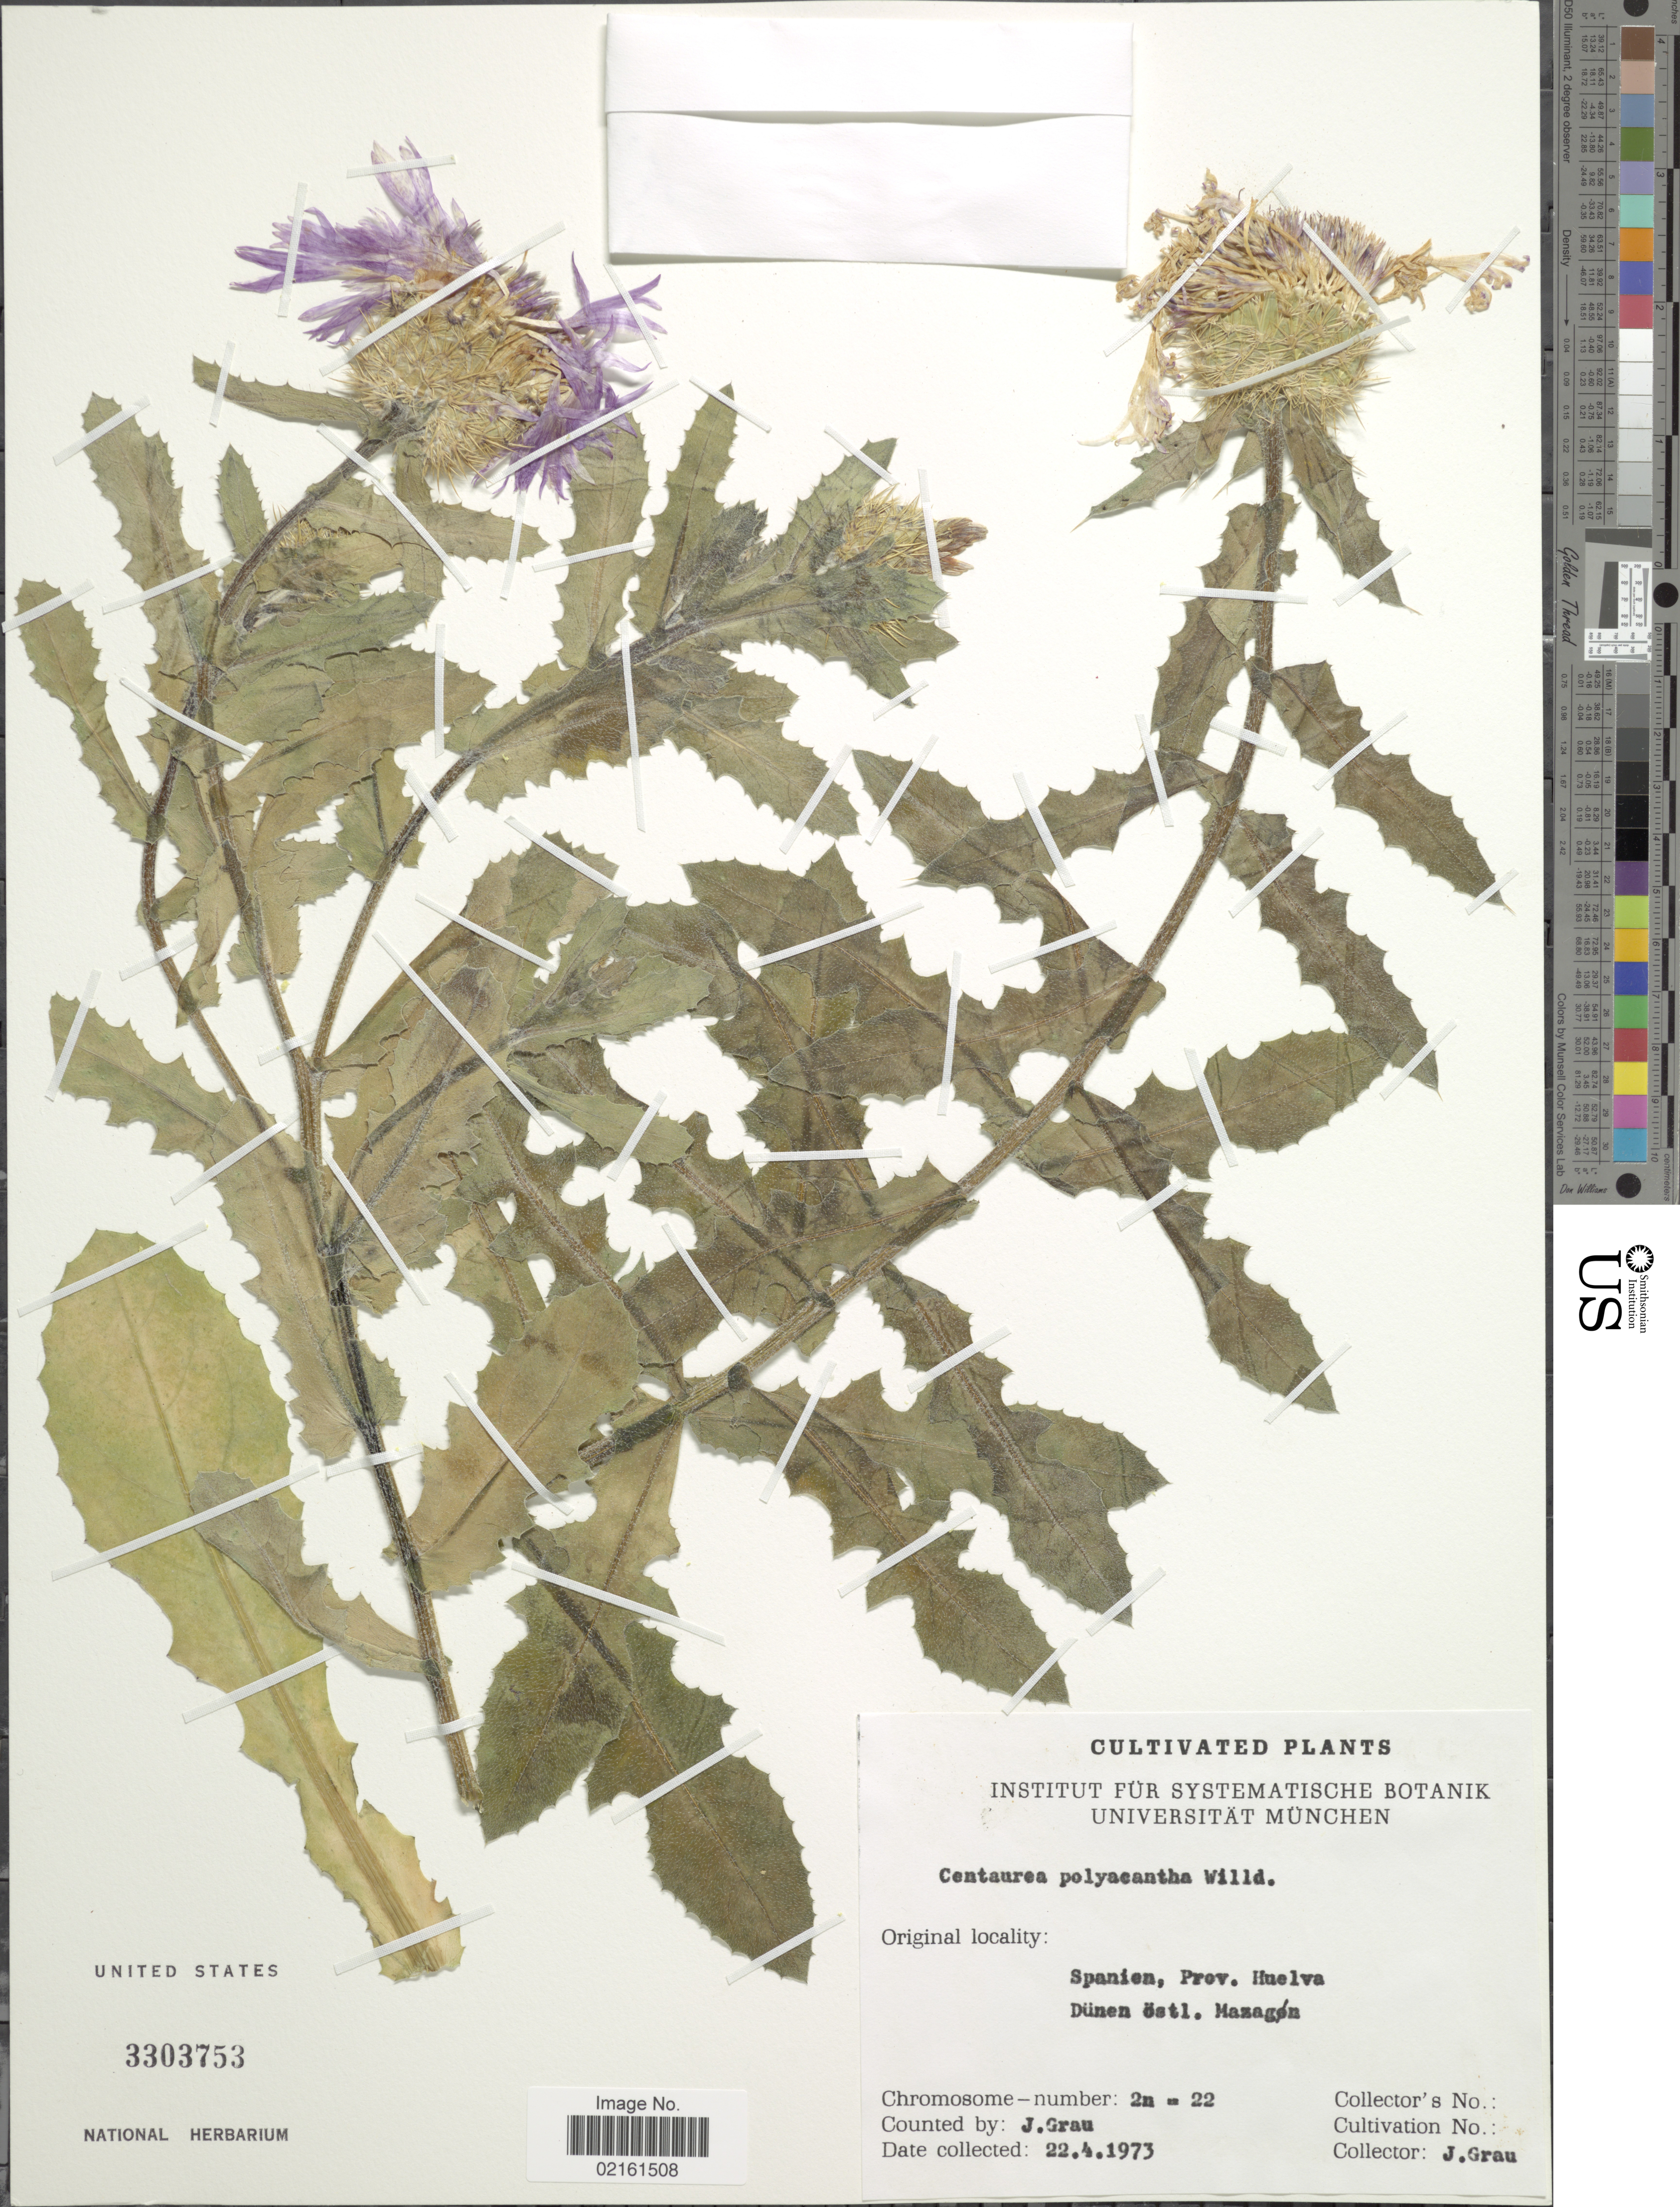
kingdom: Plantae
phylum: Tracheophyta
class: Magnoliopsida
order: Asterales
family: Asteraceae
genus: Centaurea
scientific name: Centaurea sphaerocephala subsp. polyacantha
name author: (Willd.) Dostál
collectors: J. Grau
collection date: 1973-04-22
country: Spain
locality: Prov. Huelva, Dunen ostl. Mazag [illegible text]n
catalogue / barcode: US 3303753